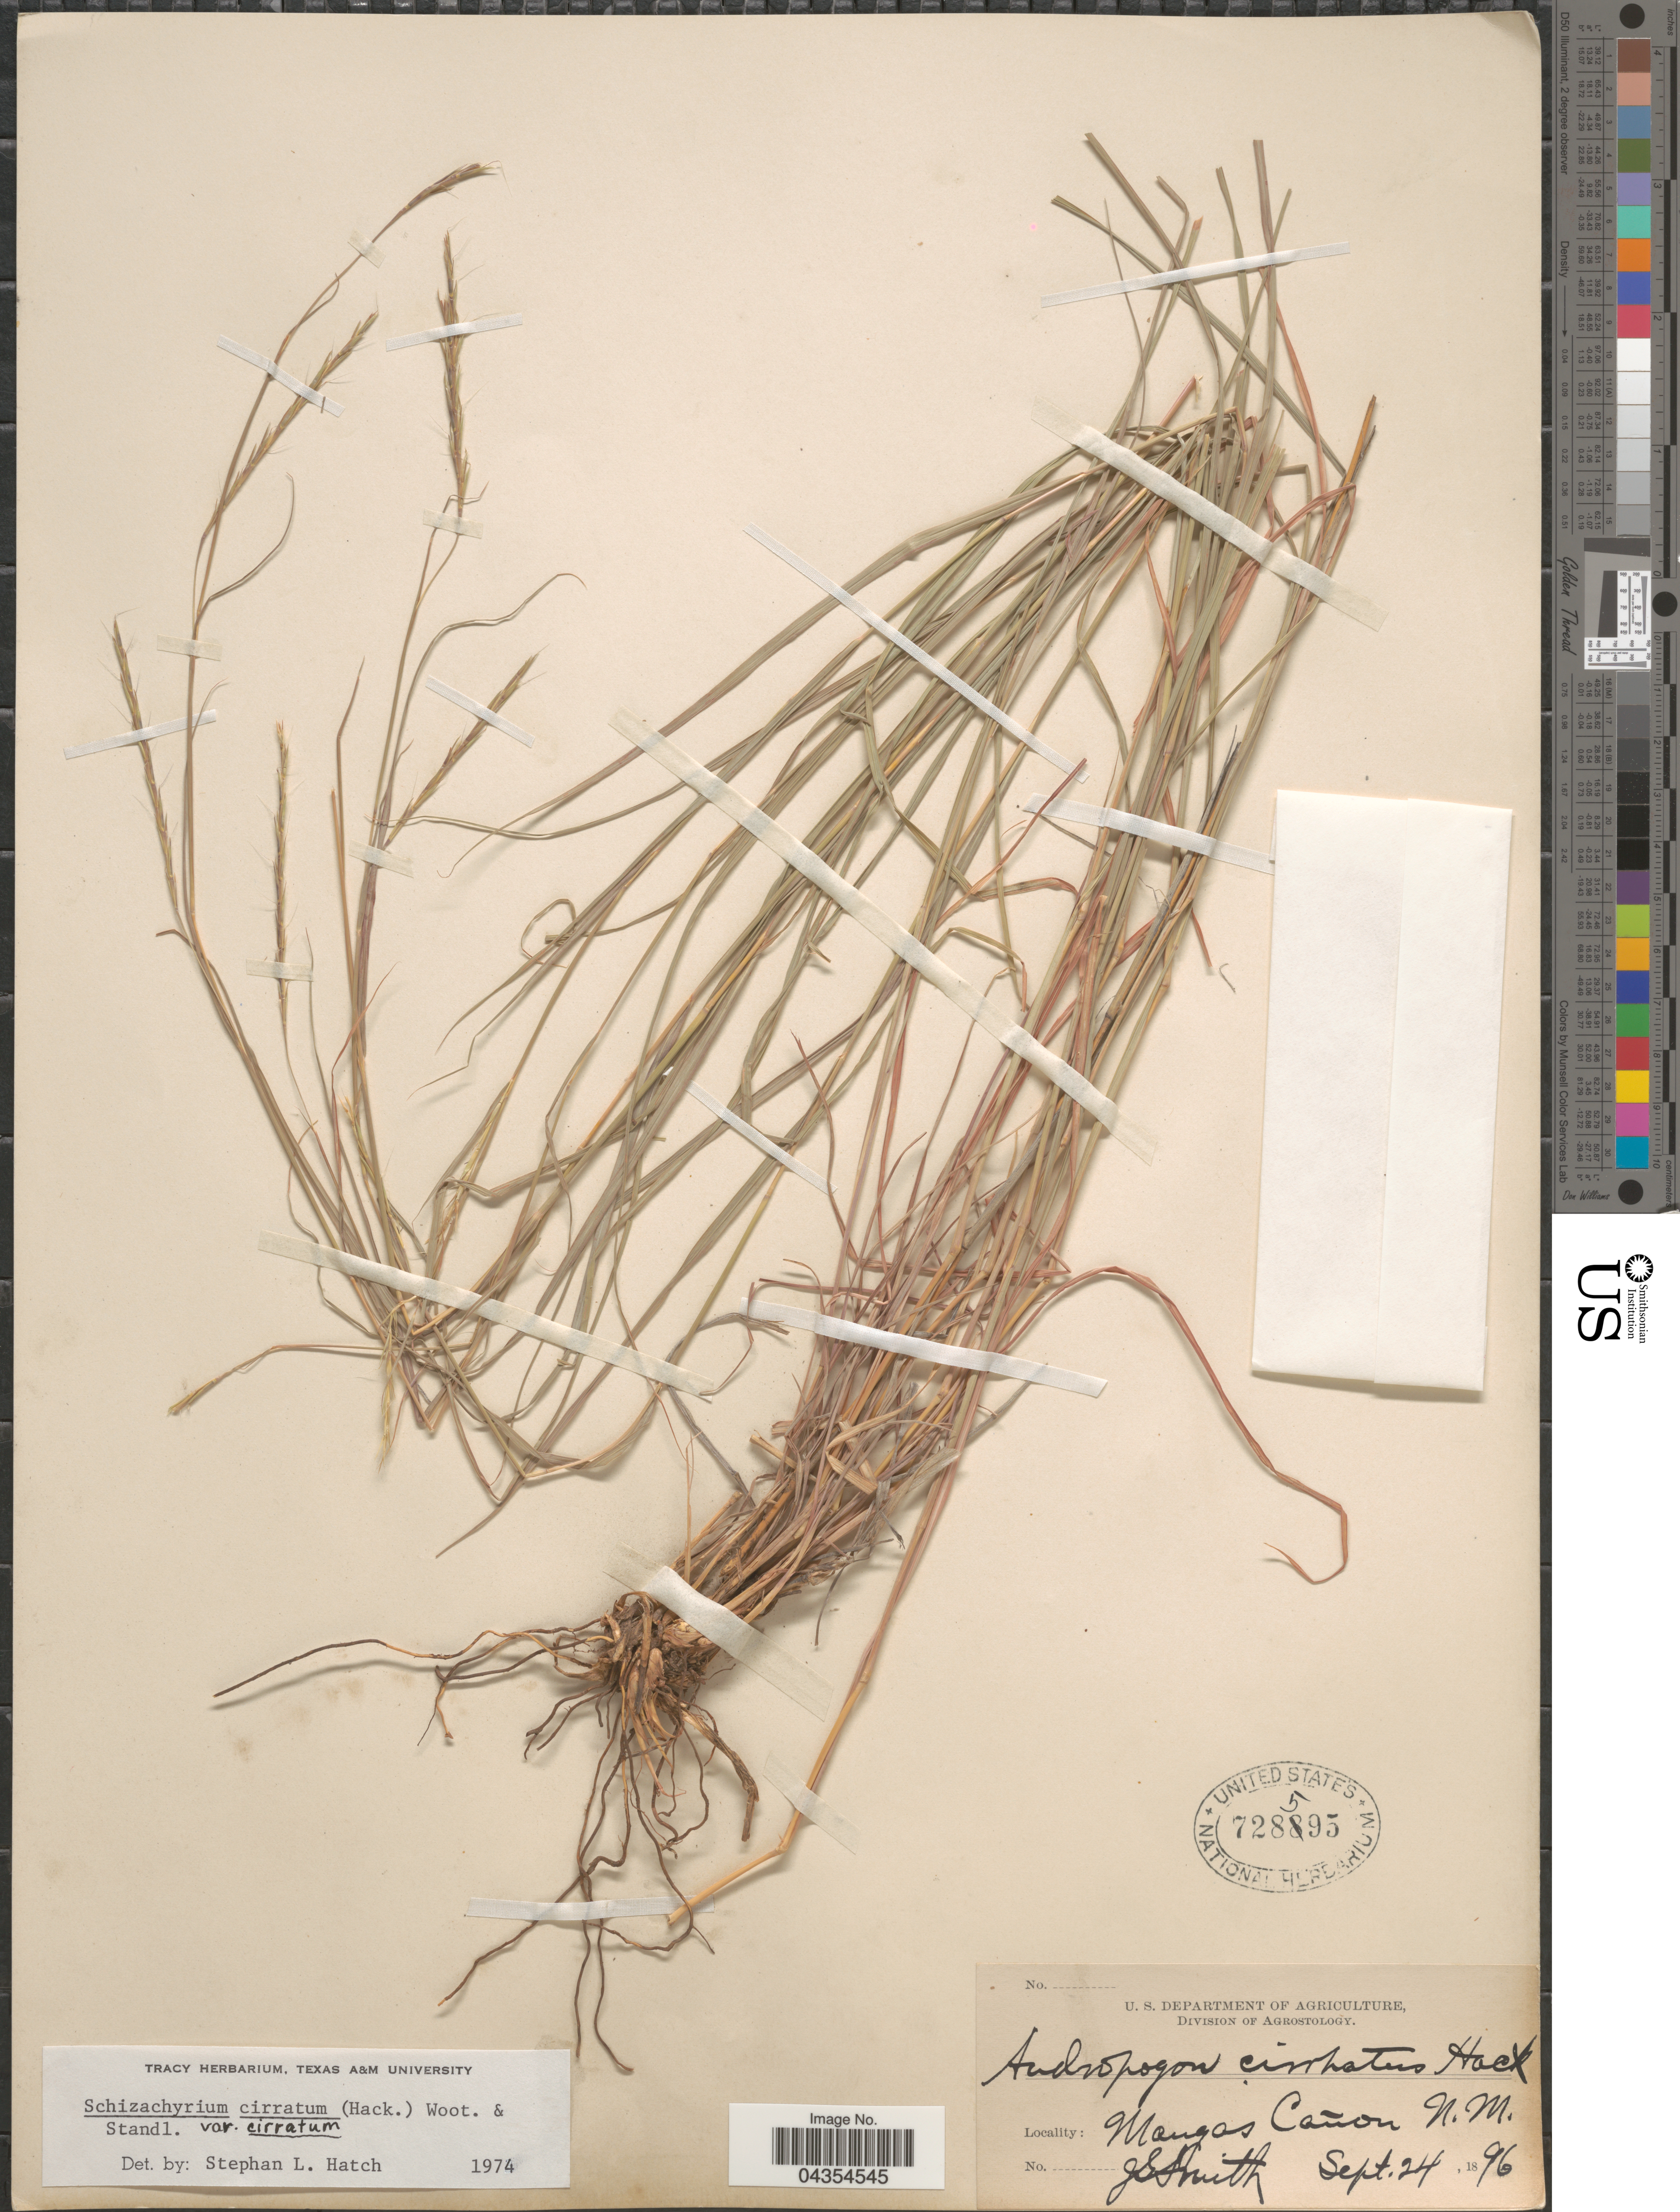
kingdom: Plantae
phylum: Tracheophyta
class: Liliopsida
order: Poales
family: Poaceae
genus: Schizachyrium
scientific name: Schizachyrium cirratum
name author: (Hack.) Wooton & Standl.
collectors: G. E. Smith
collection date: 1896-09-24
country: United States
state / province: New Mexico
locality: Mangas Cañon.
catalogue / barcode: US 728595